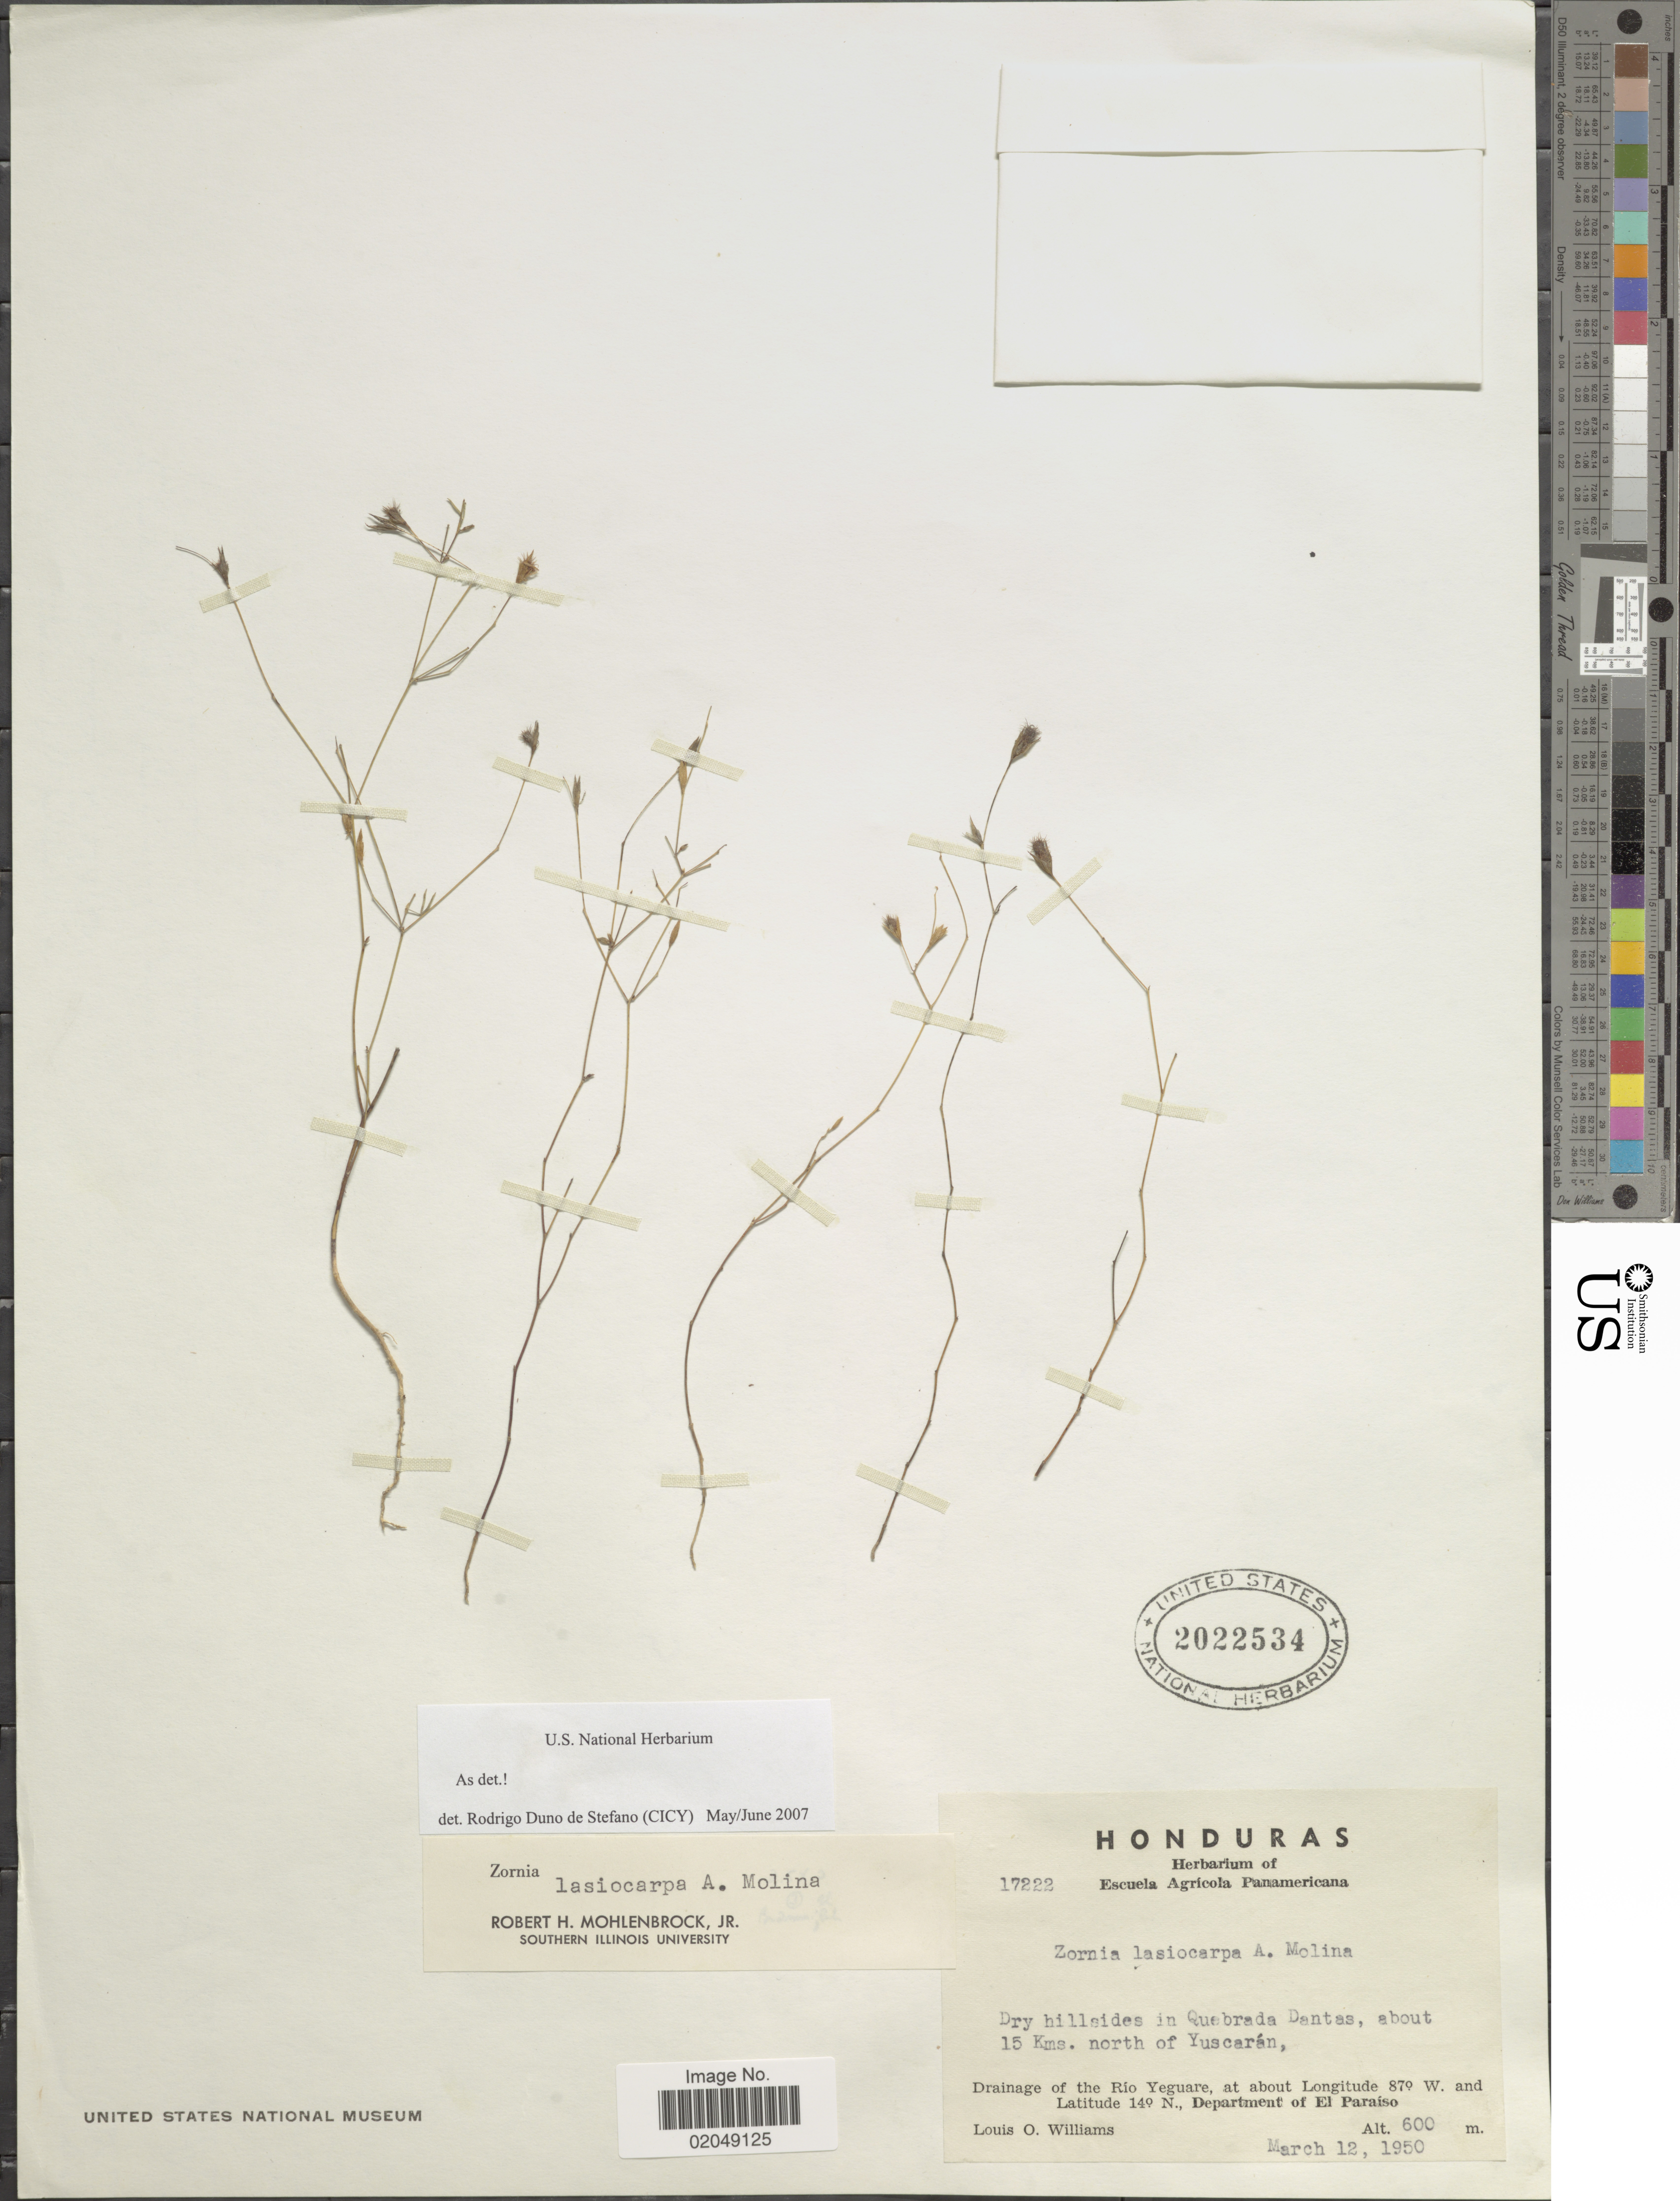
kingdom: Plantae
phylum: Tracheophyta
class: Magnoliopsida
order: Fabales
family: Fabaceae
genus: Zornia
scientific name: Zornia lasiocarpa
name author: Ant. Molina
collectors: L. O. Williams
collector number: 17222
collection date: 1950-03-12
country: Honduras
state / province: El Paraíso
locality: Quebrada Dantas, about 15 kms north of Yuscaran, drainage of the Rio Yeguare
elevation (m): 600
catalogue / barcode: US 2022534